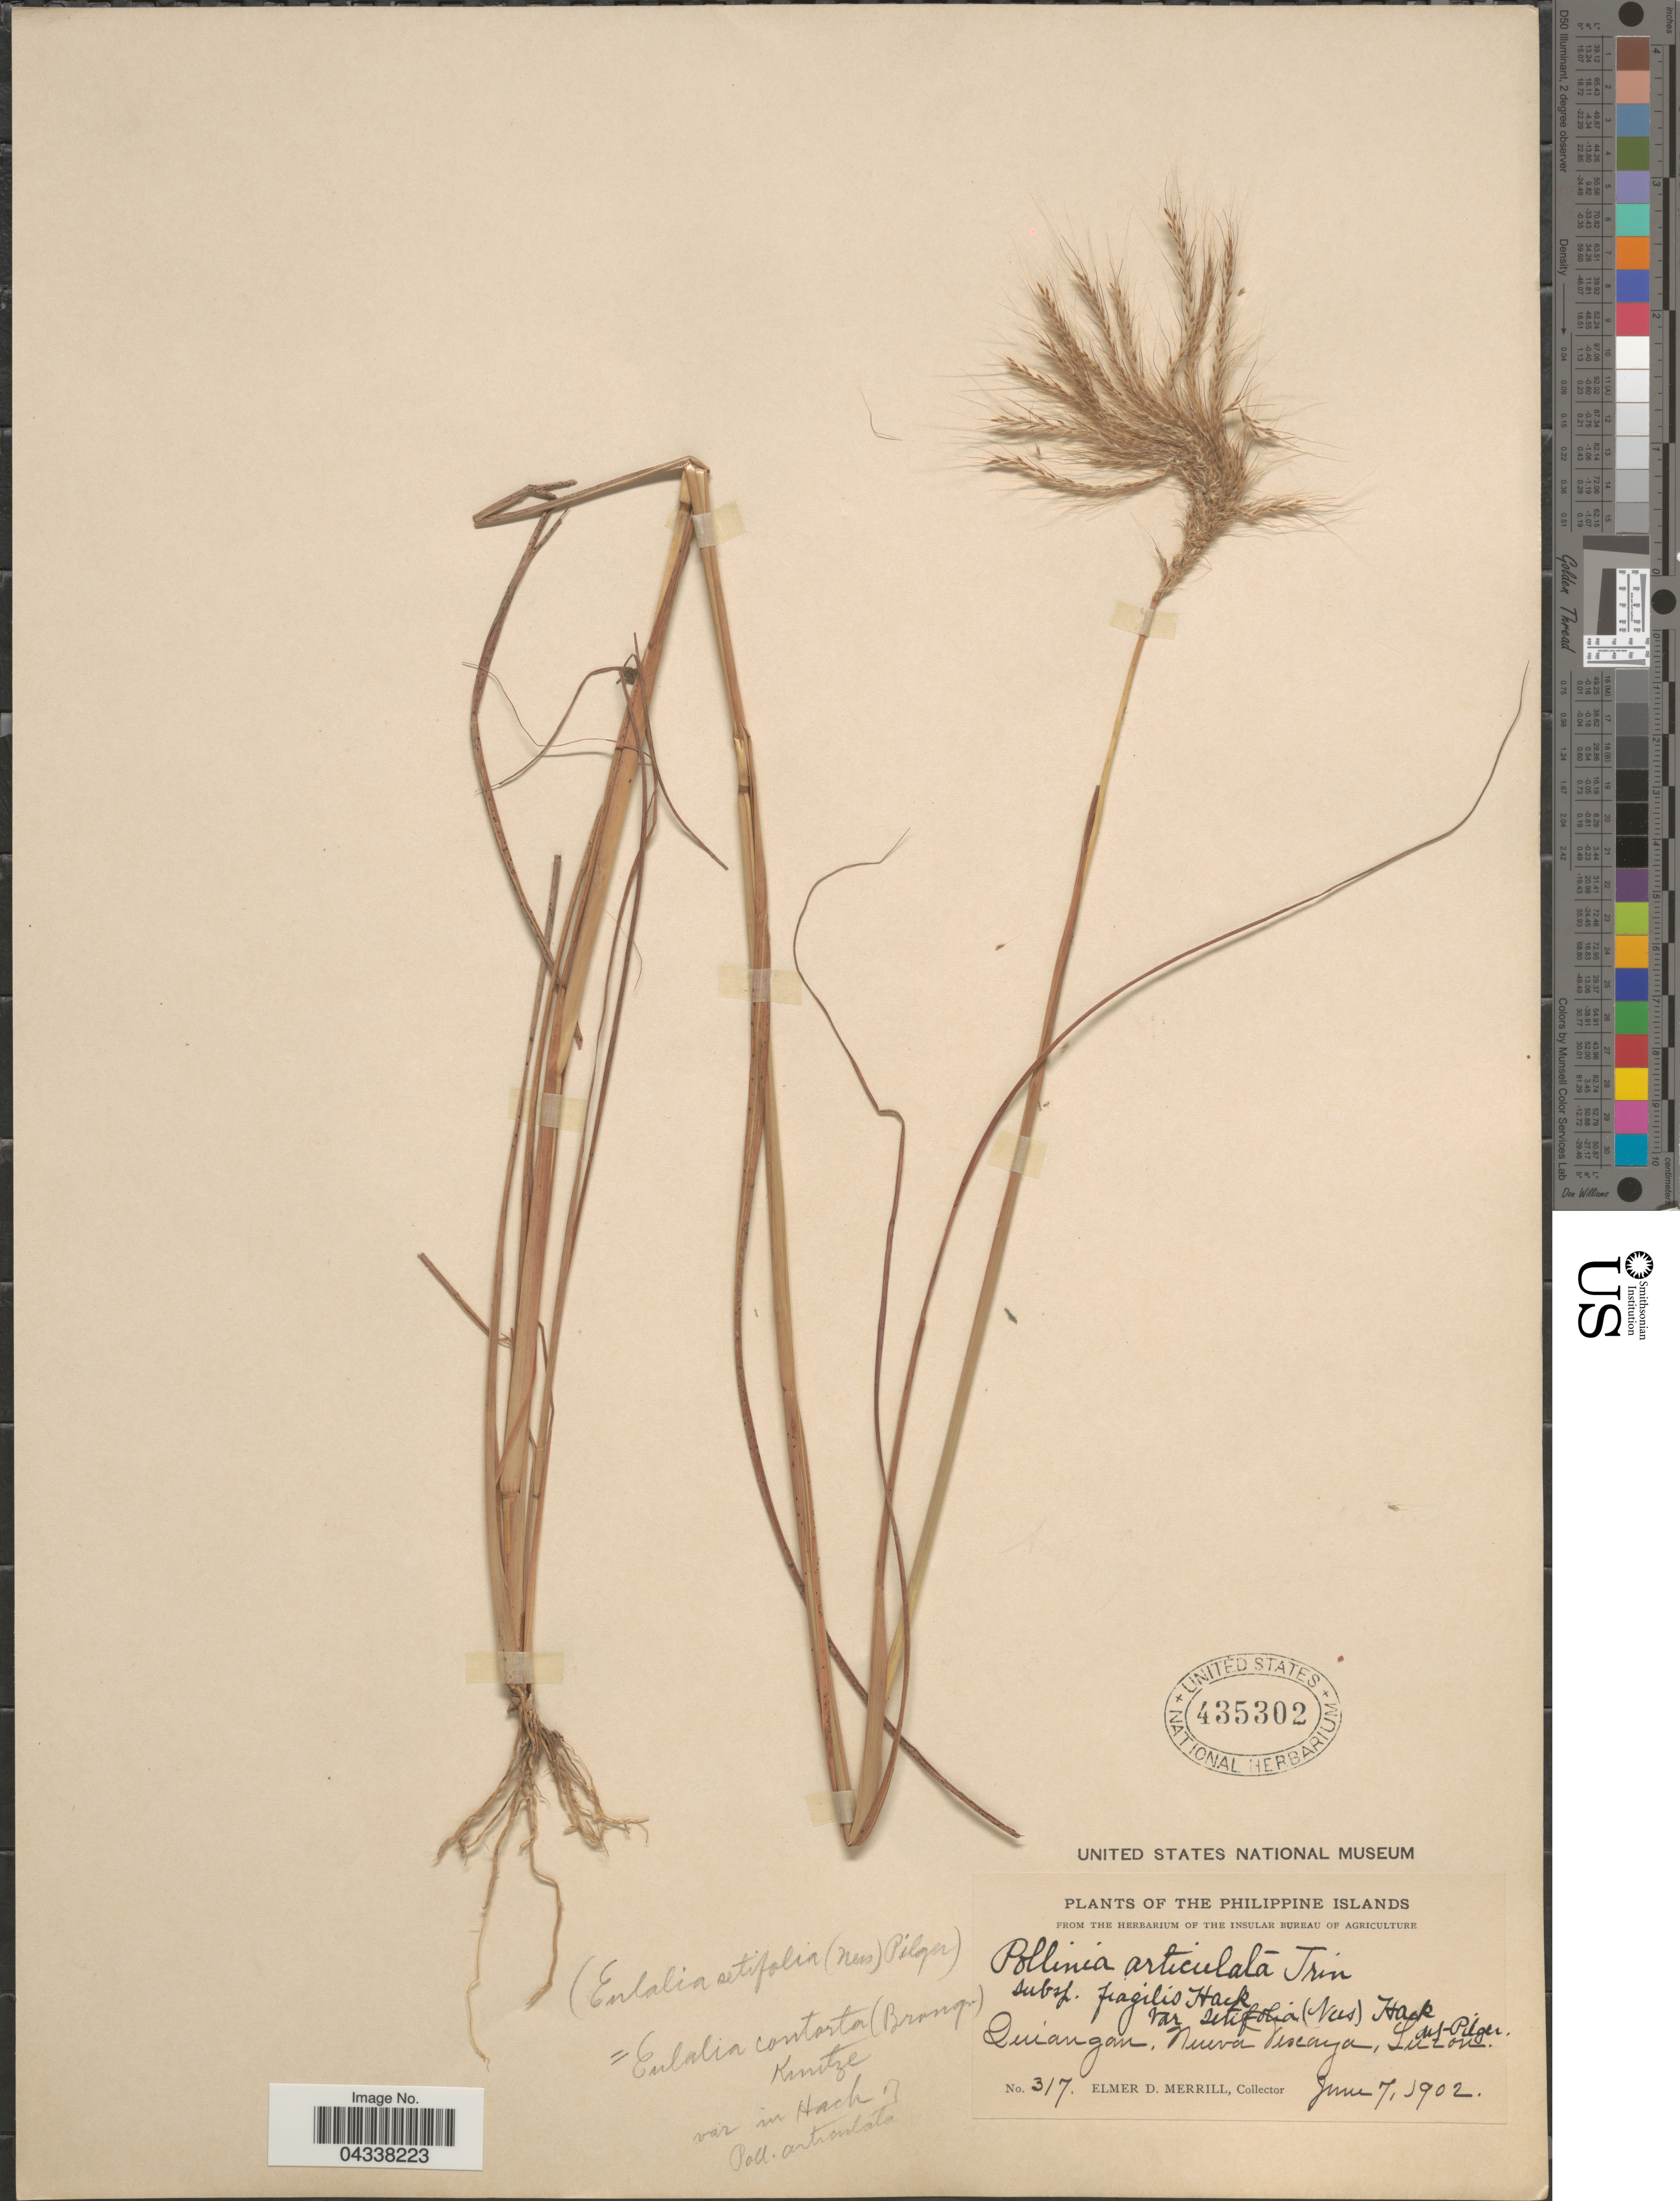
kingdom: Plantae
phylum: Tracheophyta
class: Liliopsida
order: Poales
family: Poaceae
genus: Pseudopogonatherum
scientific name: Pseudopogonatherum contortum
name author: A. Camus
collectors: E. D. Merrill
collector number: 317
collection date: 1902-06-07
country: Philippines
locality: Quiangan, Nueva Viscaya, Luzon.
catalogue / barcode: US 435302